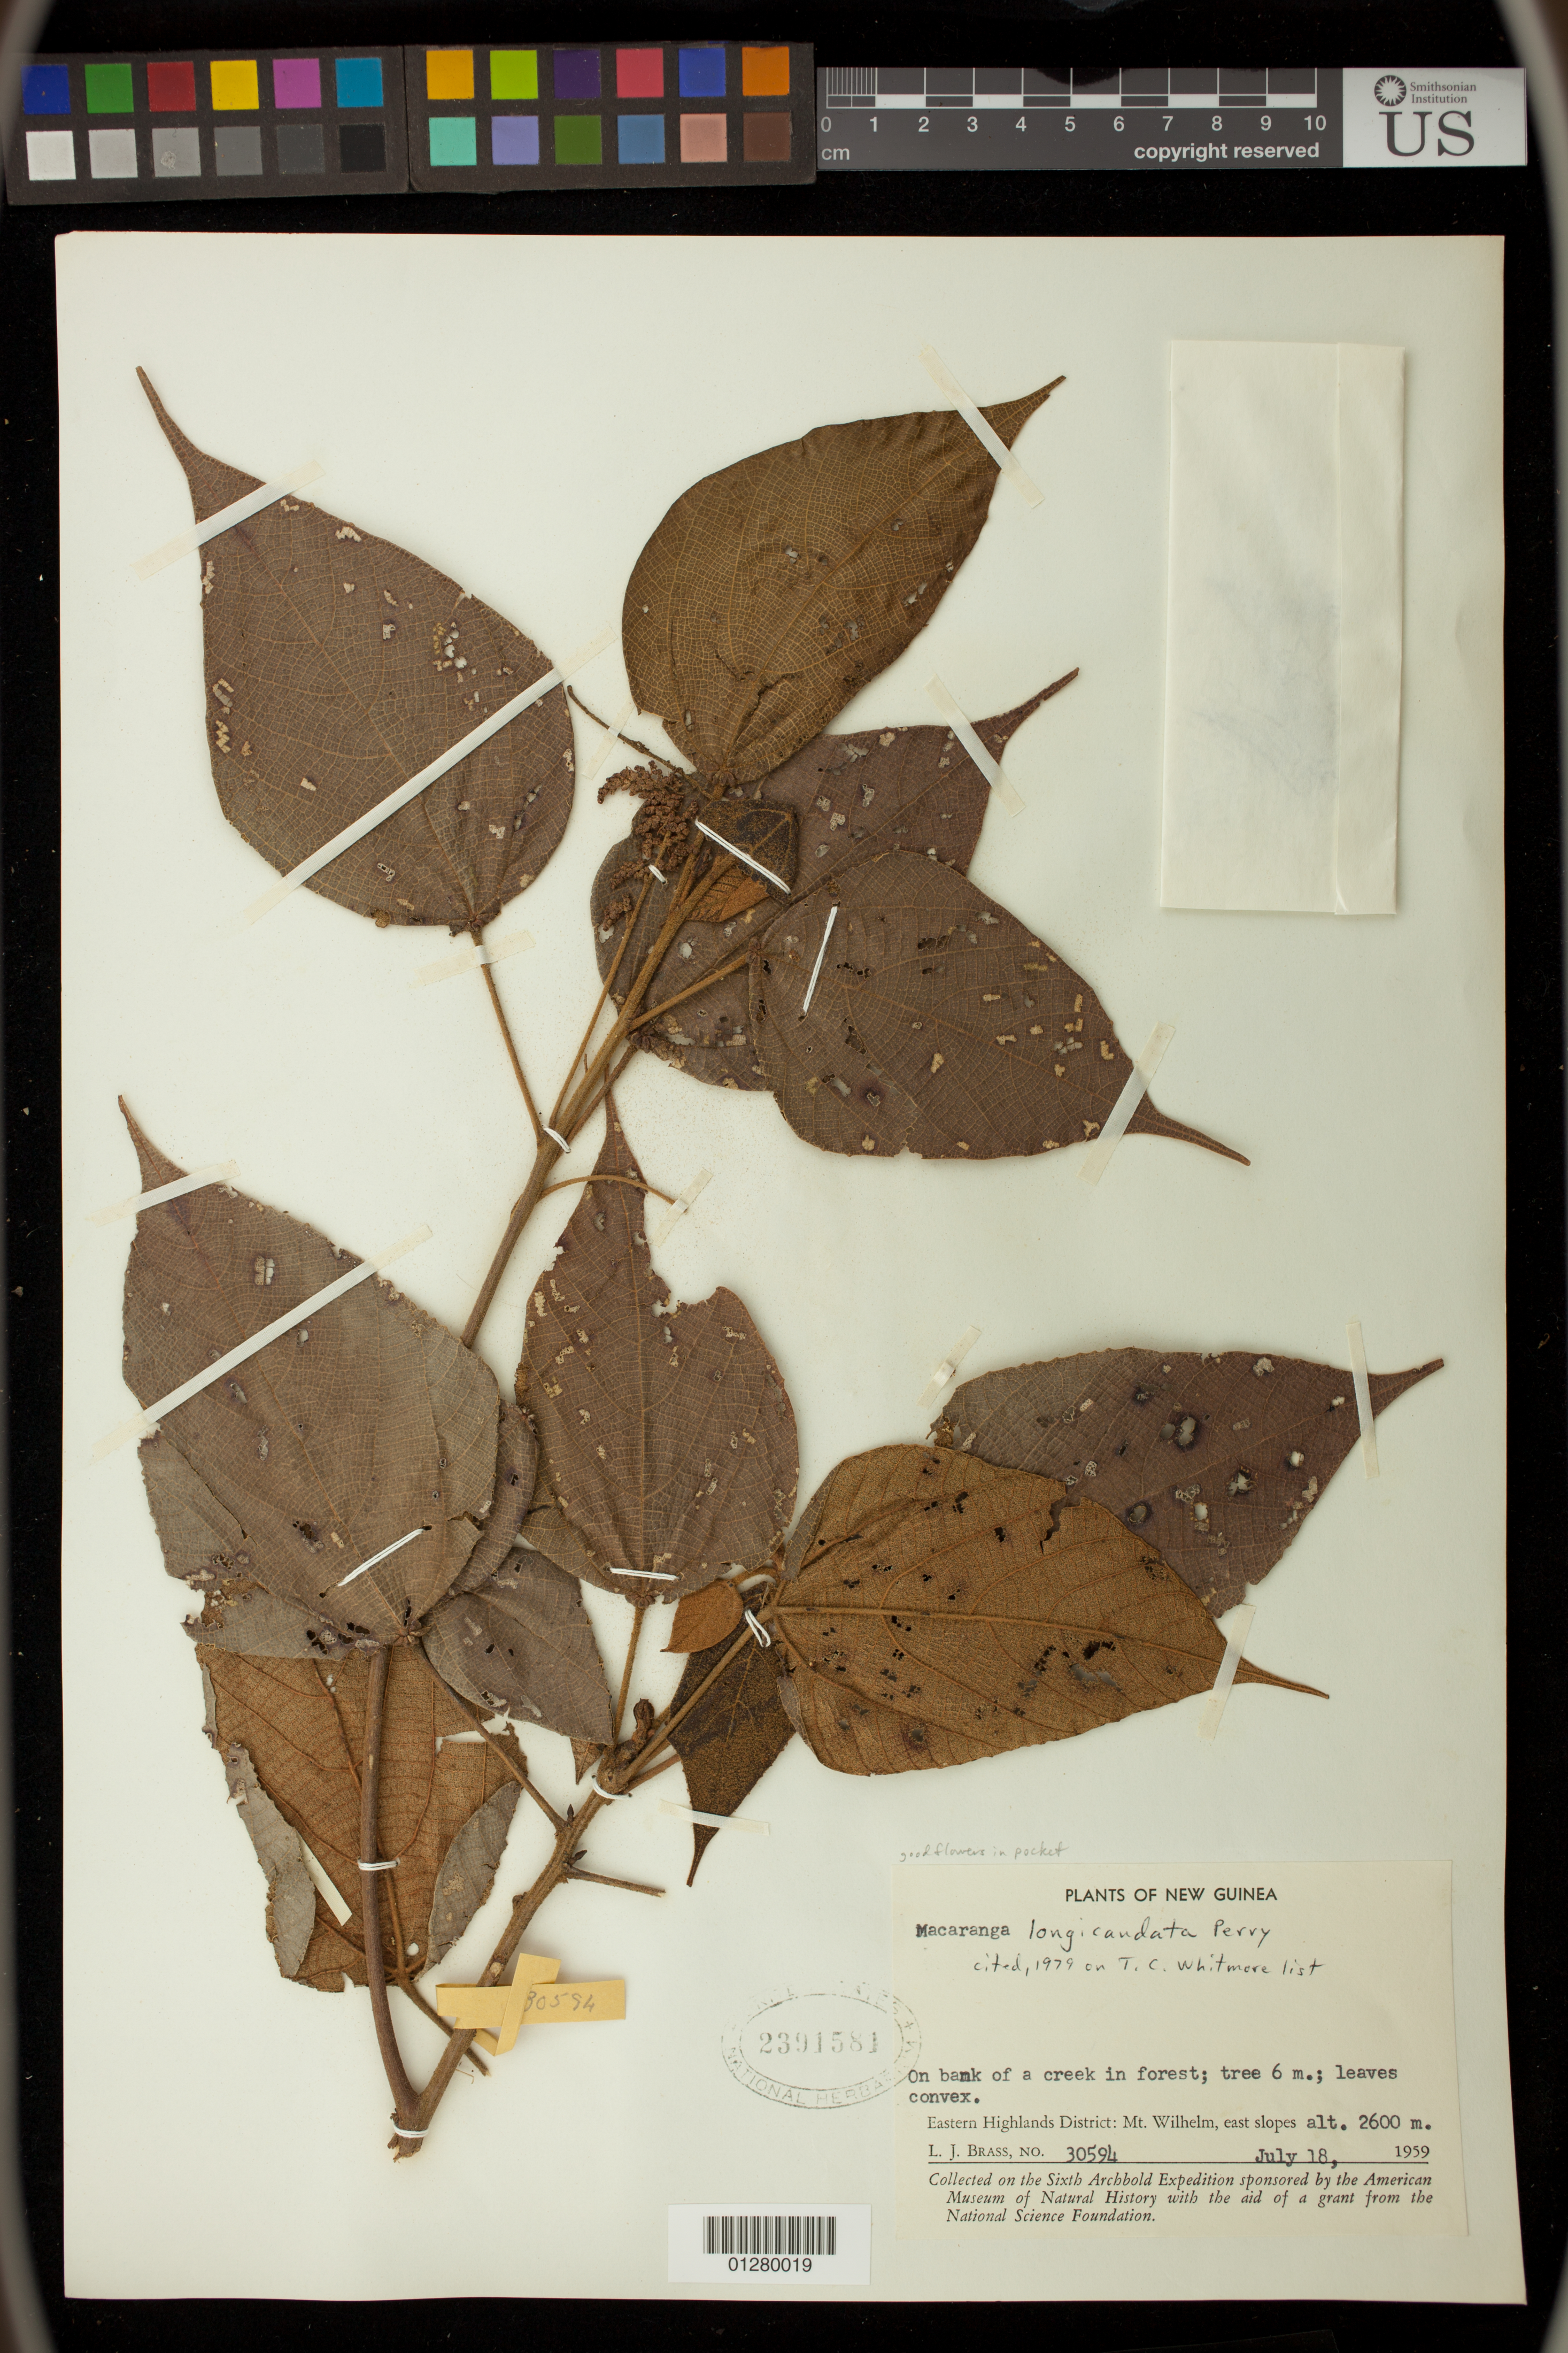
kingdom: Plantae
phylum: Tracheophyta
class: Magnoliopsida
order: Malpighiales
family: Euphorbiaceae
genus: Macaranga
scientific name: Macaranga longicaudata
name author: Perry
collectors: L. J. Brass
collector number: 30594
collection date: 1959-07-18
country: Papua New Guinea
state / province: Eastern Highlands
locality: Mt. Wilhelm, east slopes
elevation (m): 2600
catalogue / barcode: US 2391581